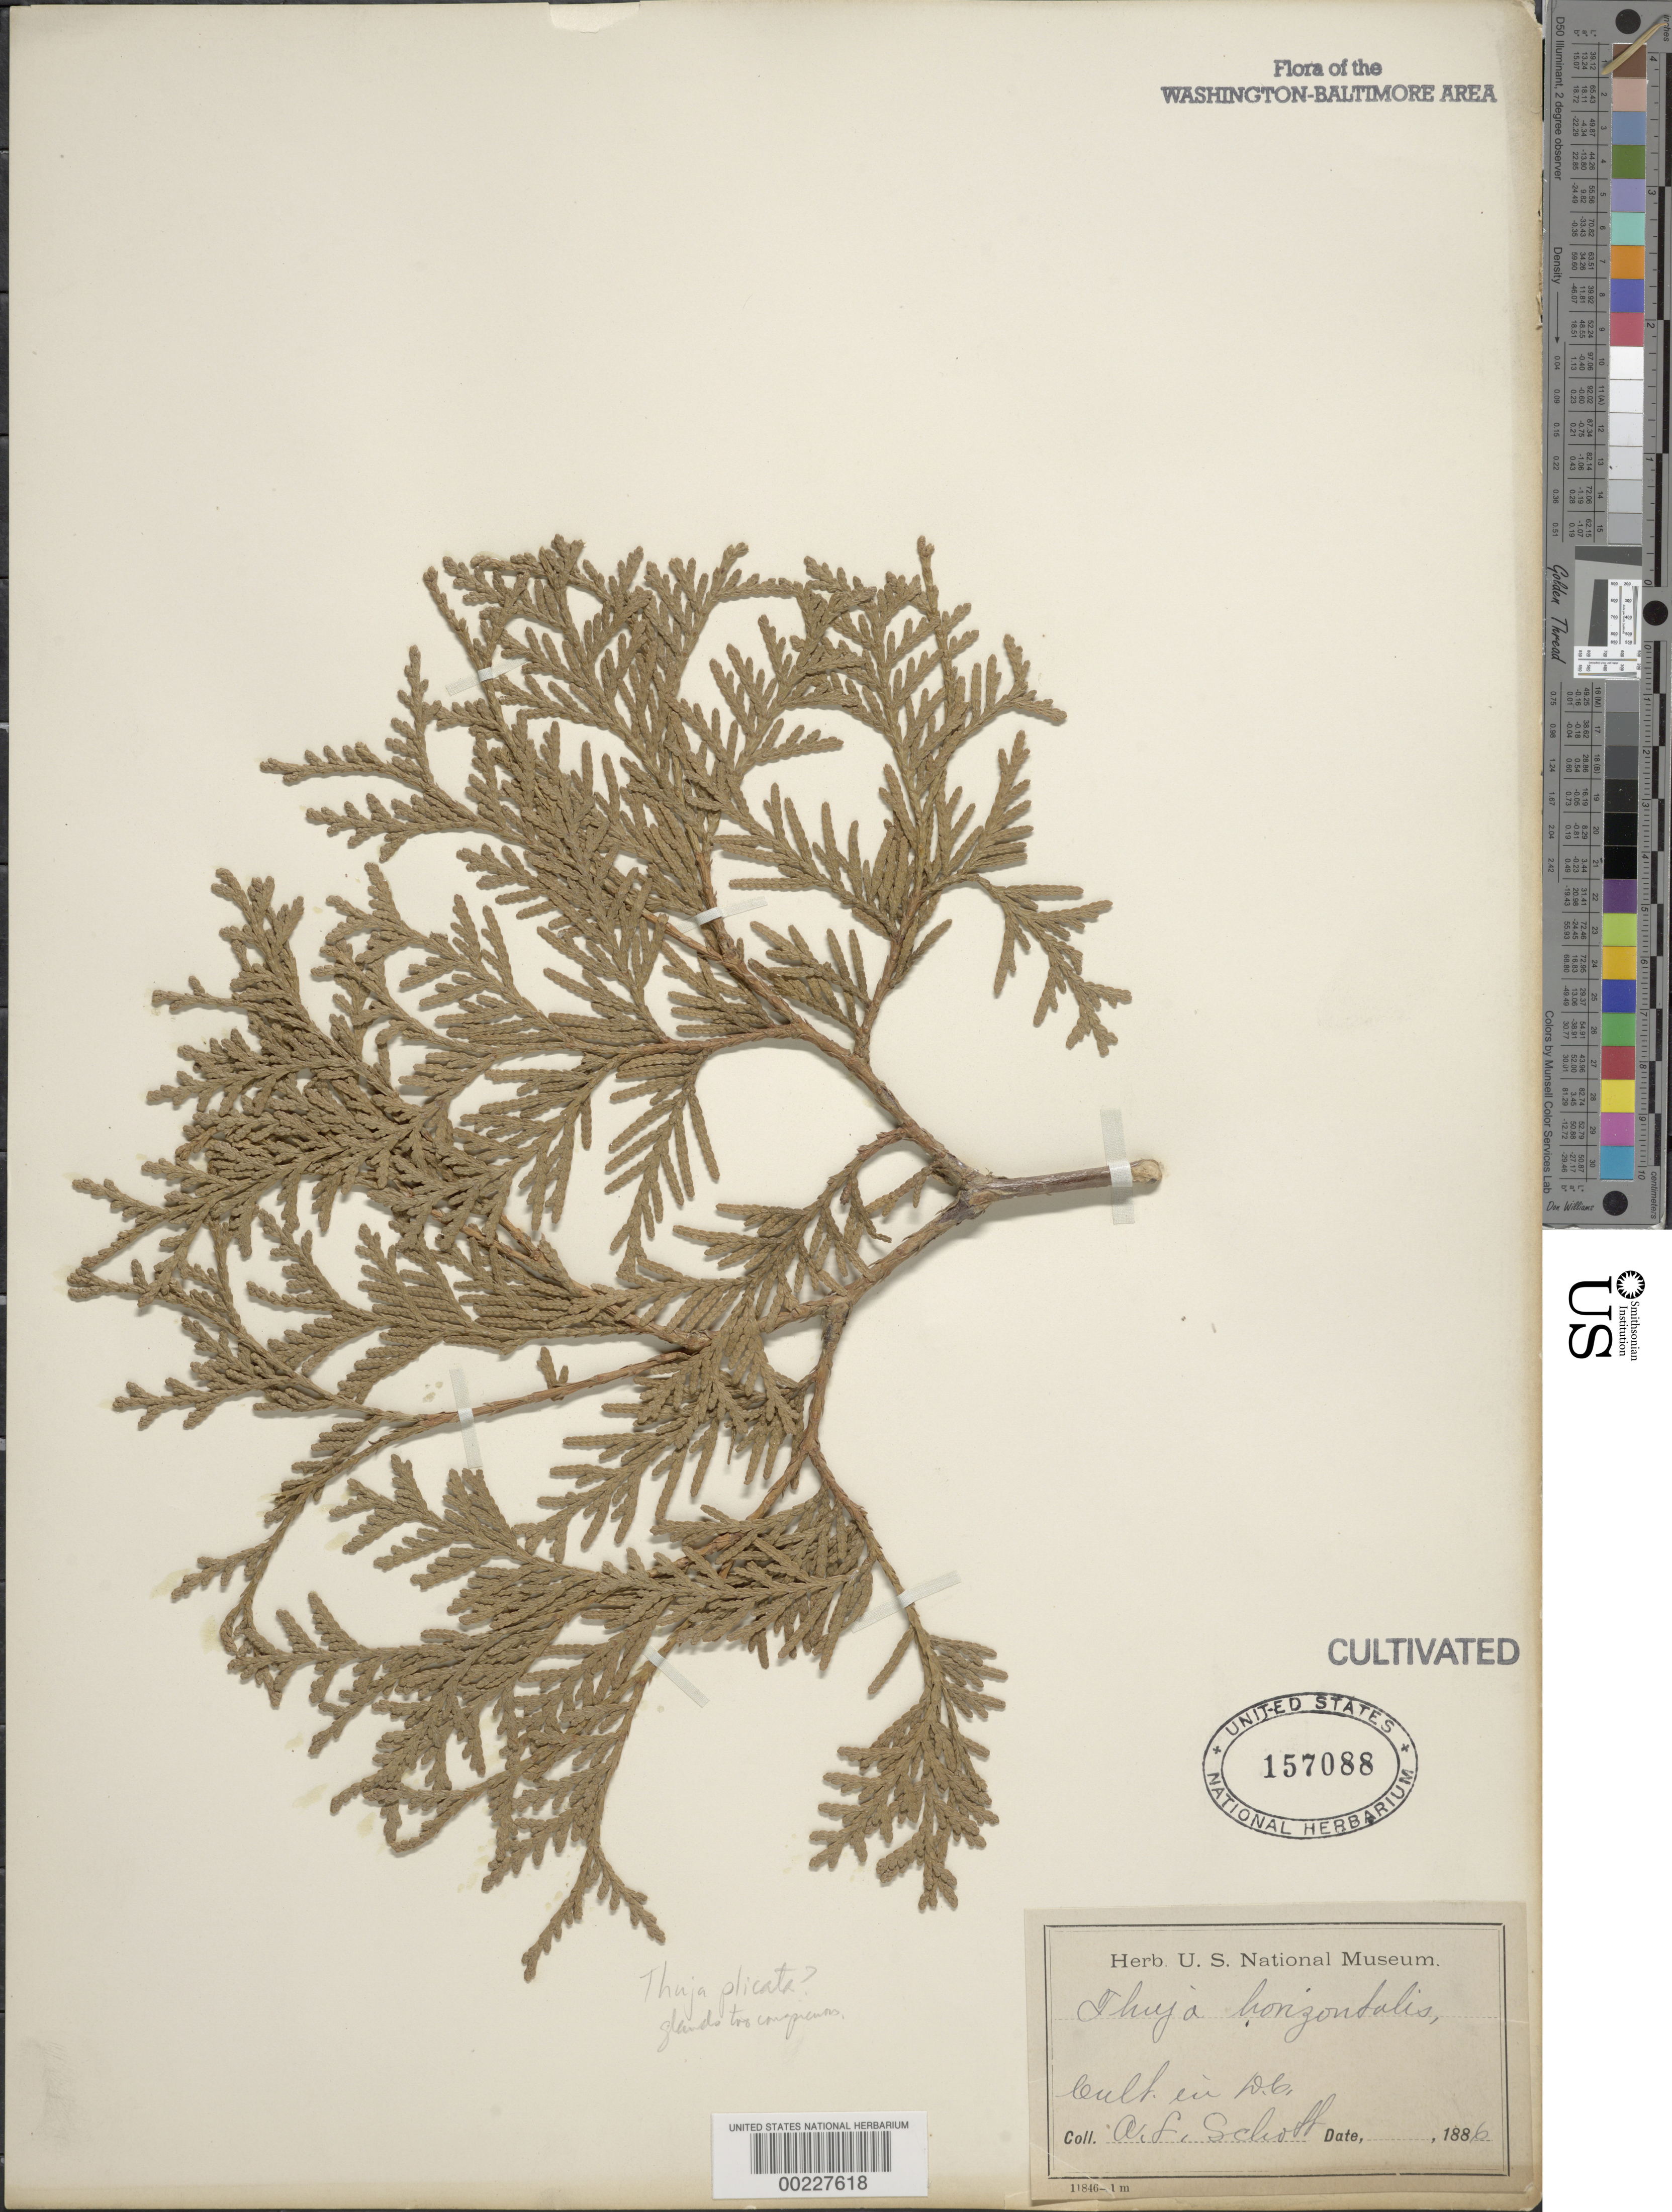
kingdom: Plantae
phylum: Tracheophyta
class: Pinopsida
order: Pinales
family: Cupressaceae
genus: Thuja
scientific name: Thuja plicata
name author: Donn & D. Don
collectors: A. F. Schott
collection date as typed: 1886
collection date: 1886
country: United States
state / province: District of Columbia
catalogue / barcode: US 157088